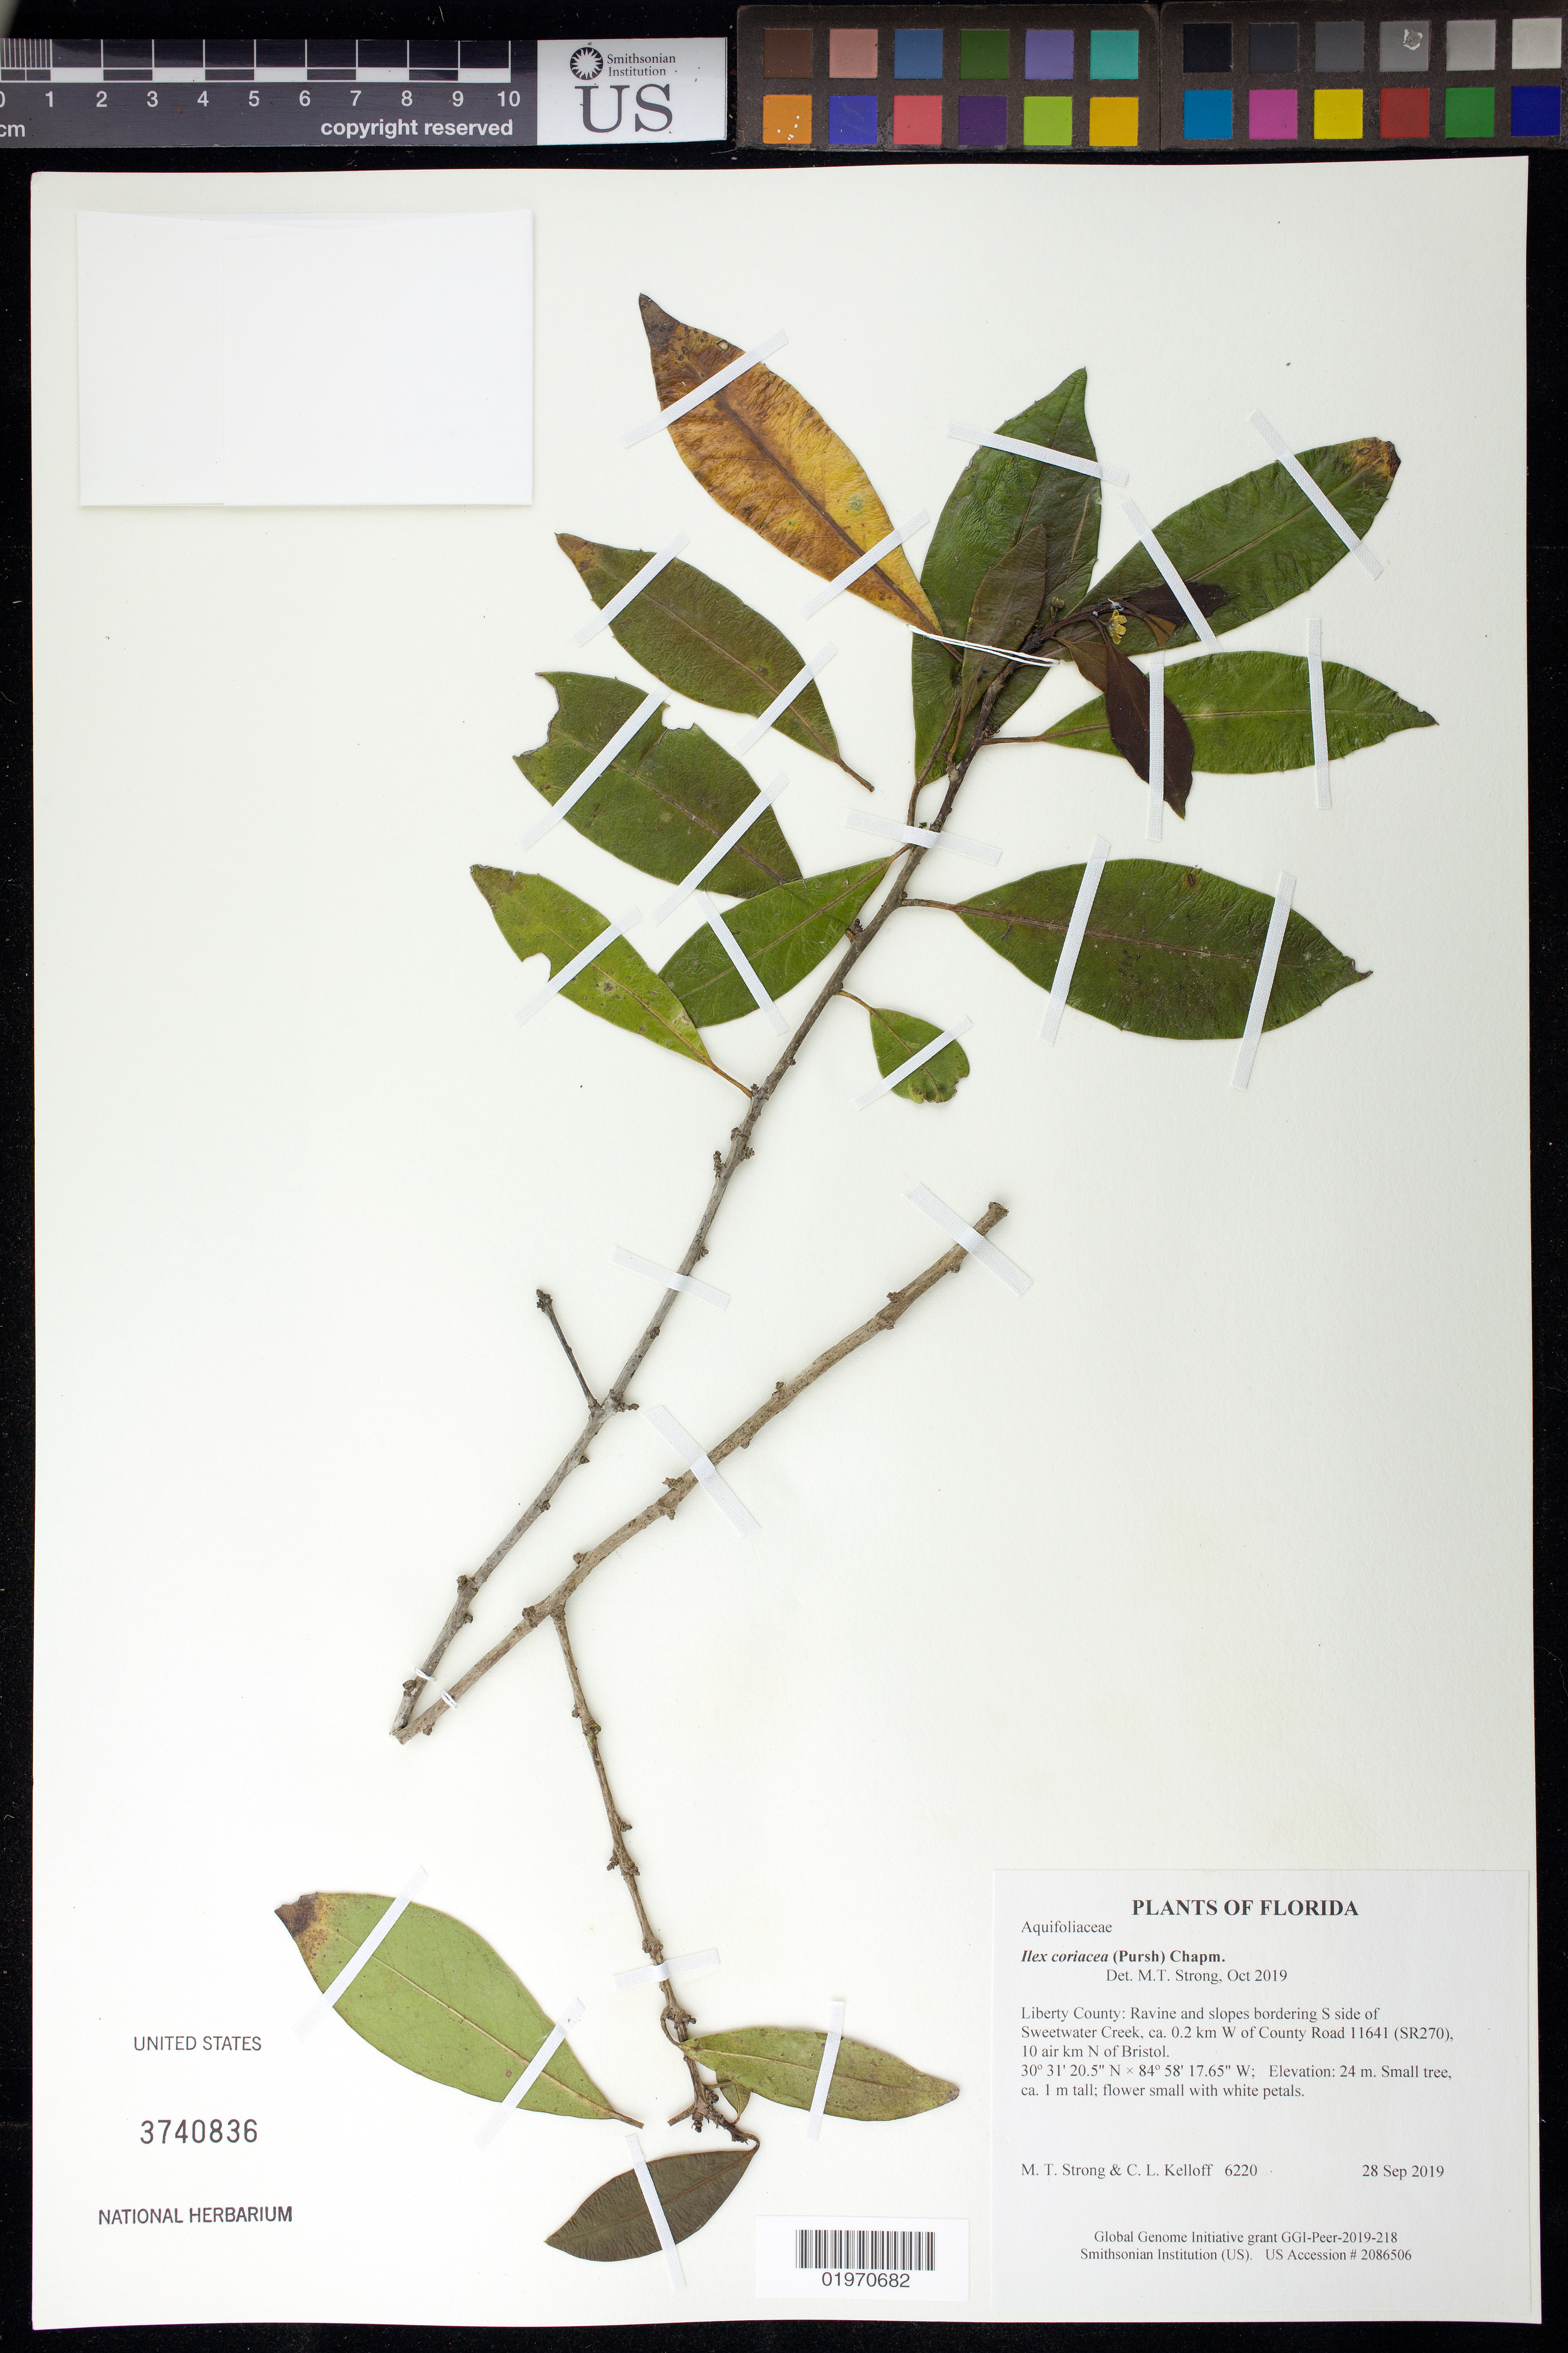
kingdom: Plantae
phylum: Tracheophyta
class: Magnoliopsida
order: Aquifoliales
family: Aquifoliaceae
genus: Ilex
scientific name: Ilex coriacea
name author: (Pursh) Chapm.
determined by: Strong, Mark T., (BOT), Smithsonian Institution - National Museum of Natural History (UNITED STATES)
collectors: M. T. Strong & C. L. Kelloff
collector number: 6220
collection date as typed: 28 Sep 2019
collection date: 2019-09-28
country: United States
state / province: Florida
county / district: Liberty County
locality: Ravine and slopes on S side of Sweetwater Creek, ca. 0.2 km W of County Road 11641 (SR270), 10 air km N of Bristol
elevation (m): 24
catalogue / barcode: US 3740836